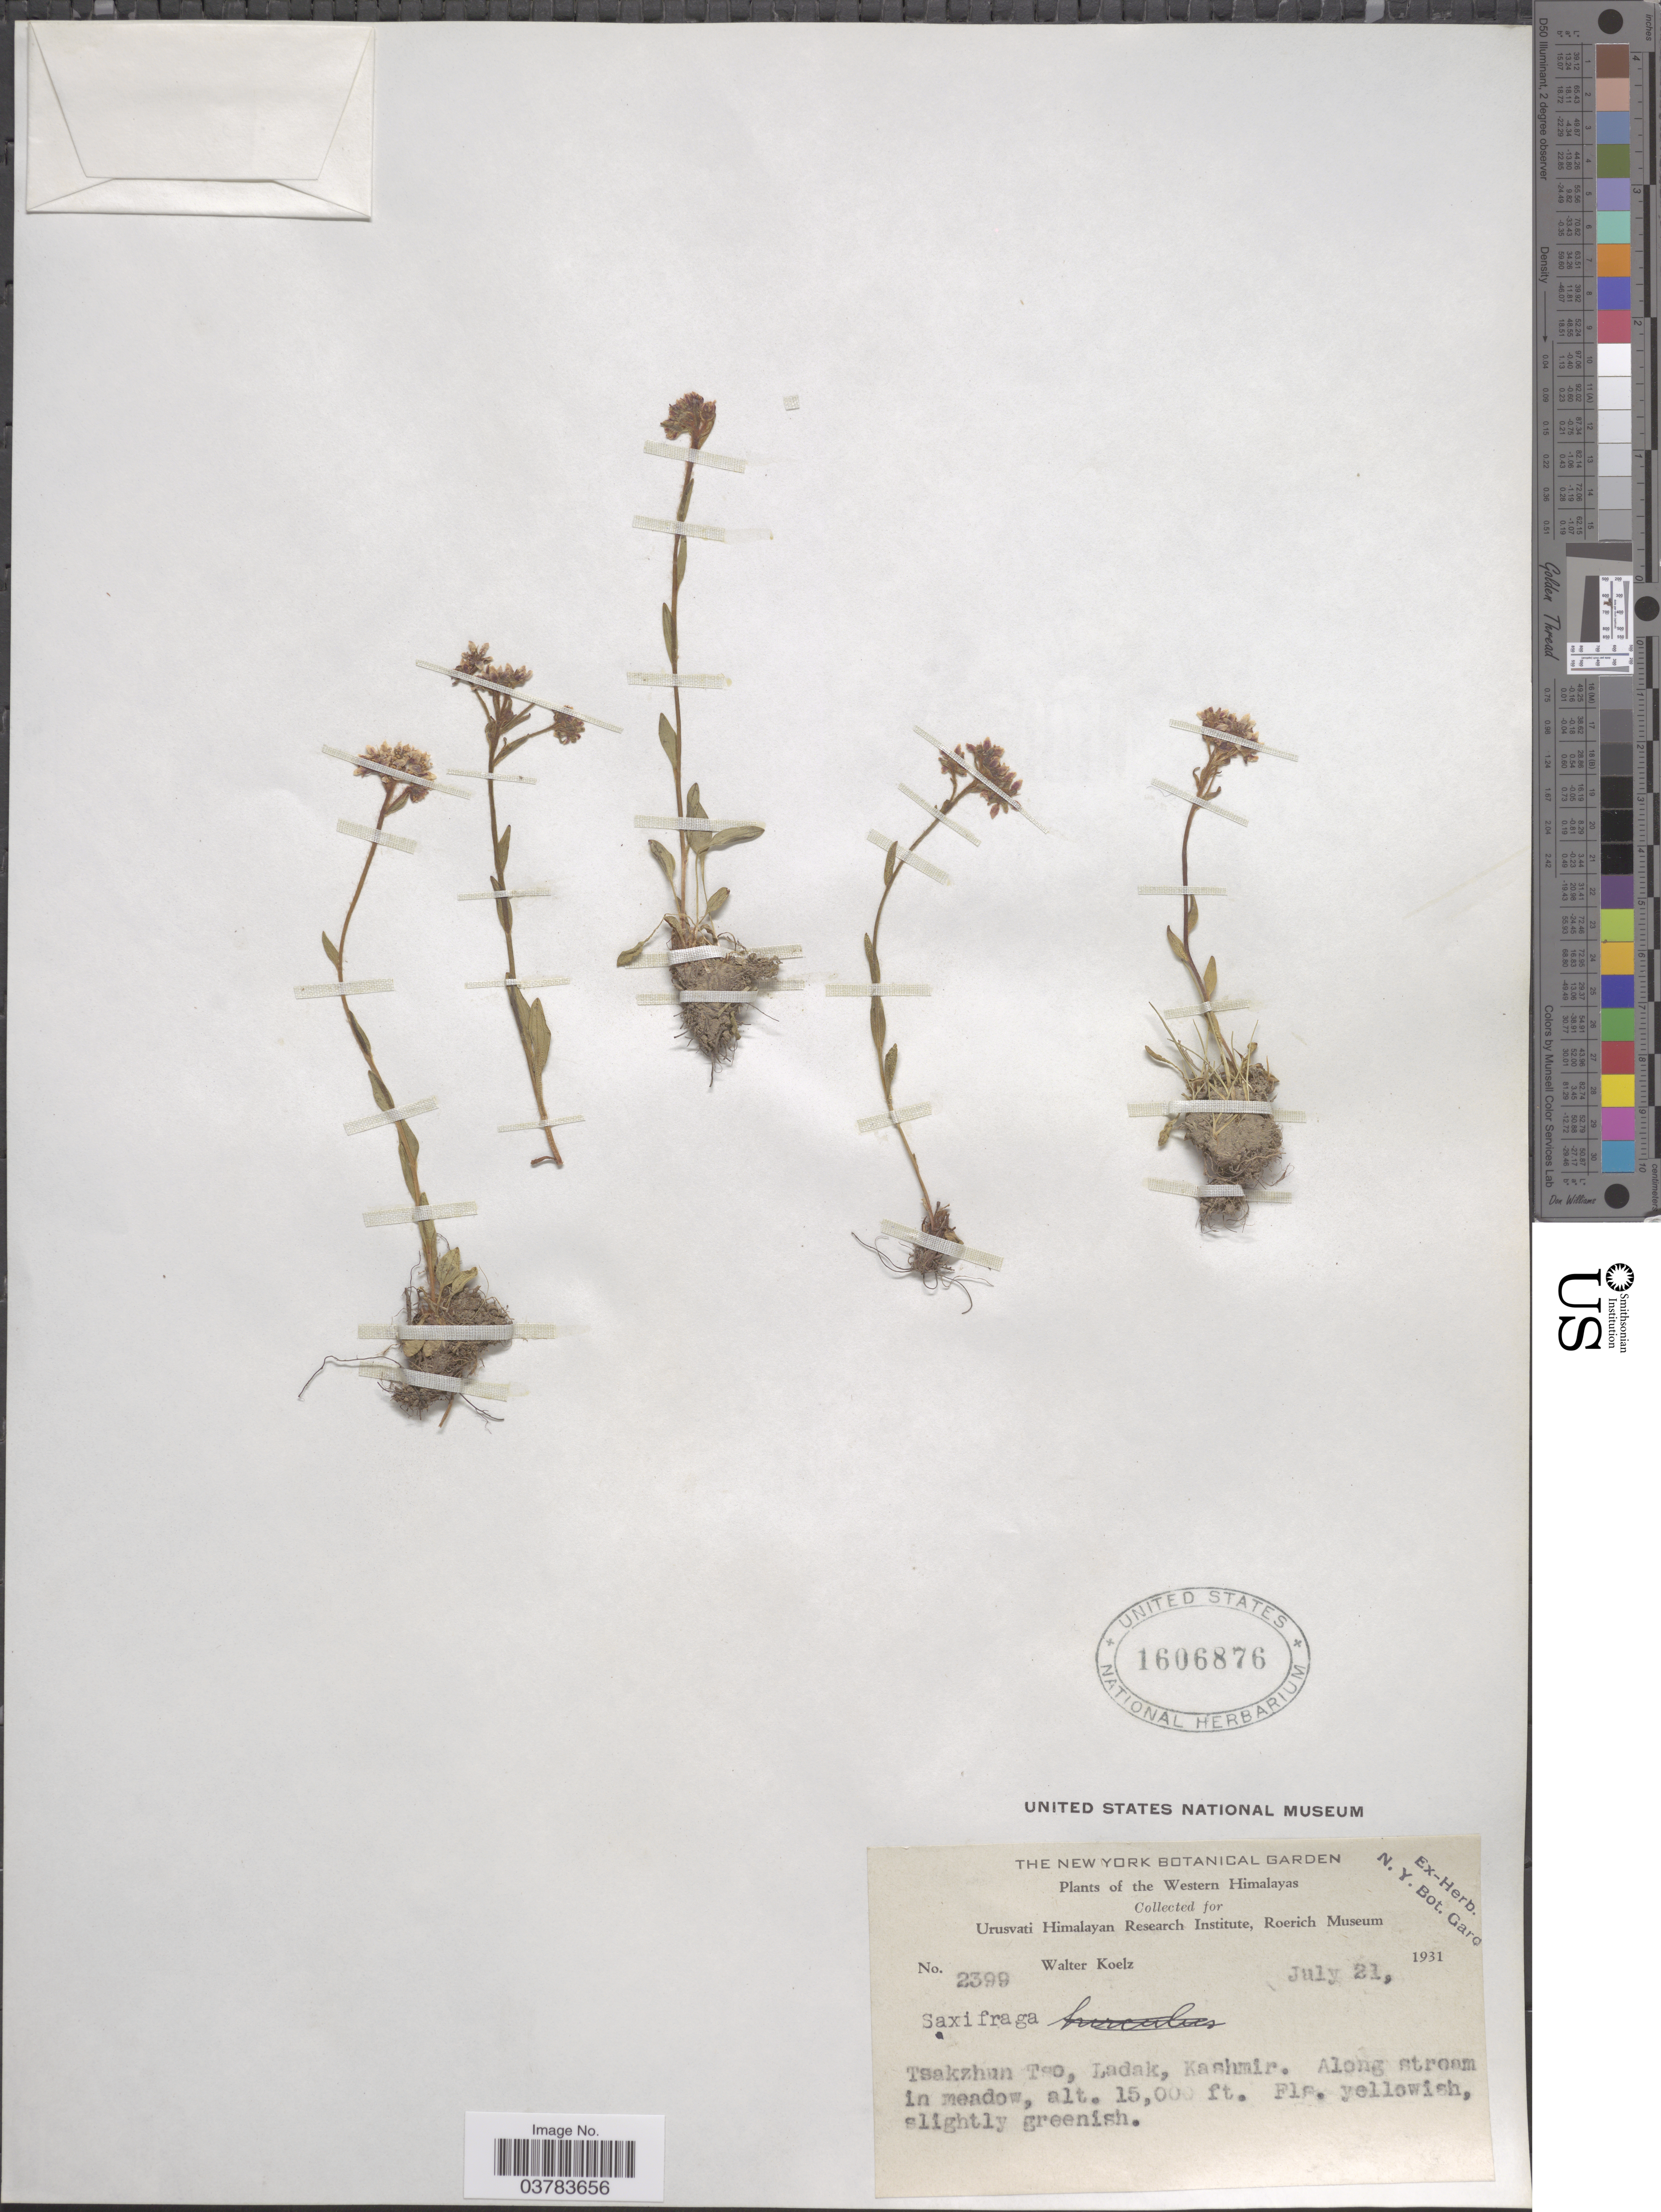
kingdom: Plantae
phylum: Tracheophyta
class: Magnoliopsida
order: Saxifragales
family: Saxifragaceae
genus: Saxifraga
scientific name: Saxifraga sp.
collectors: W. N. Koelz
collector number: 2399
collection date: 1931-07-21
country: India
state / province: Ladakh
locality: The Western Himalayas. Tsakzhun Tso, Ladak, Kashmir. Along stream in meadow.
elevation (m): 4572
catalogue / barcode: US 1606876